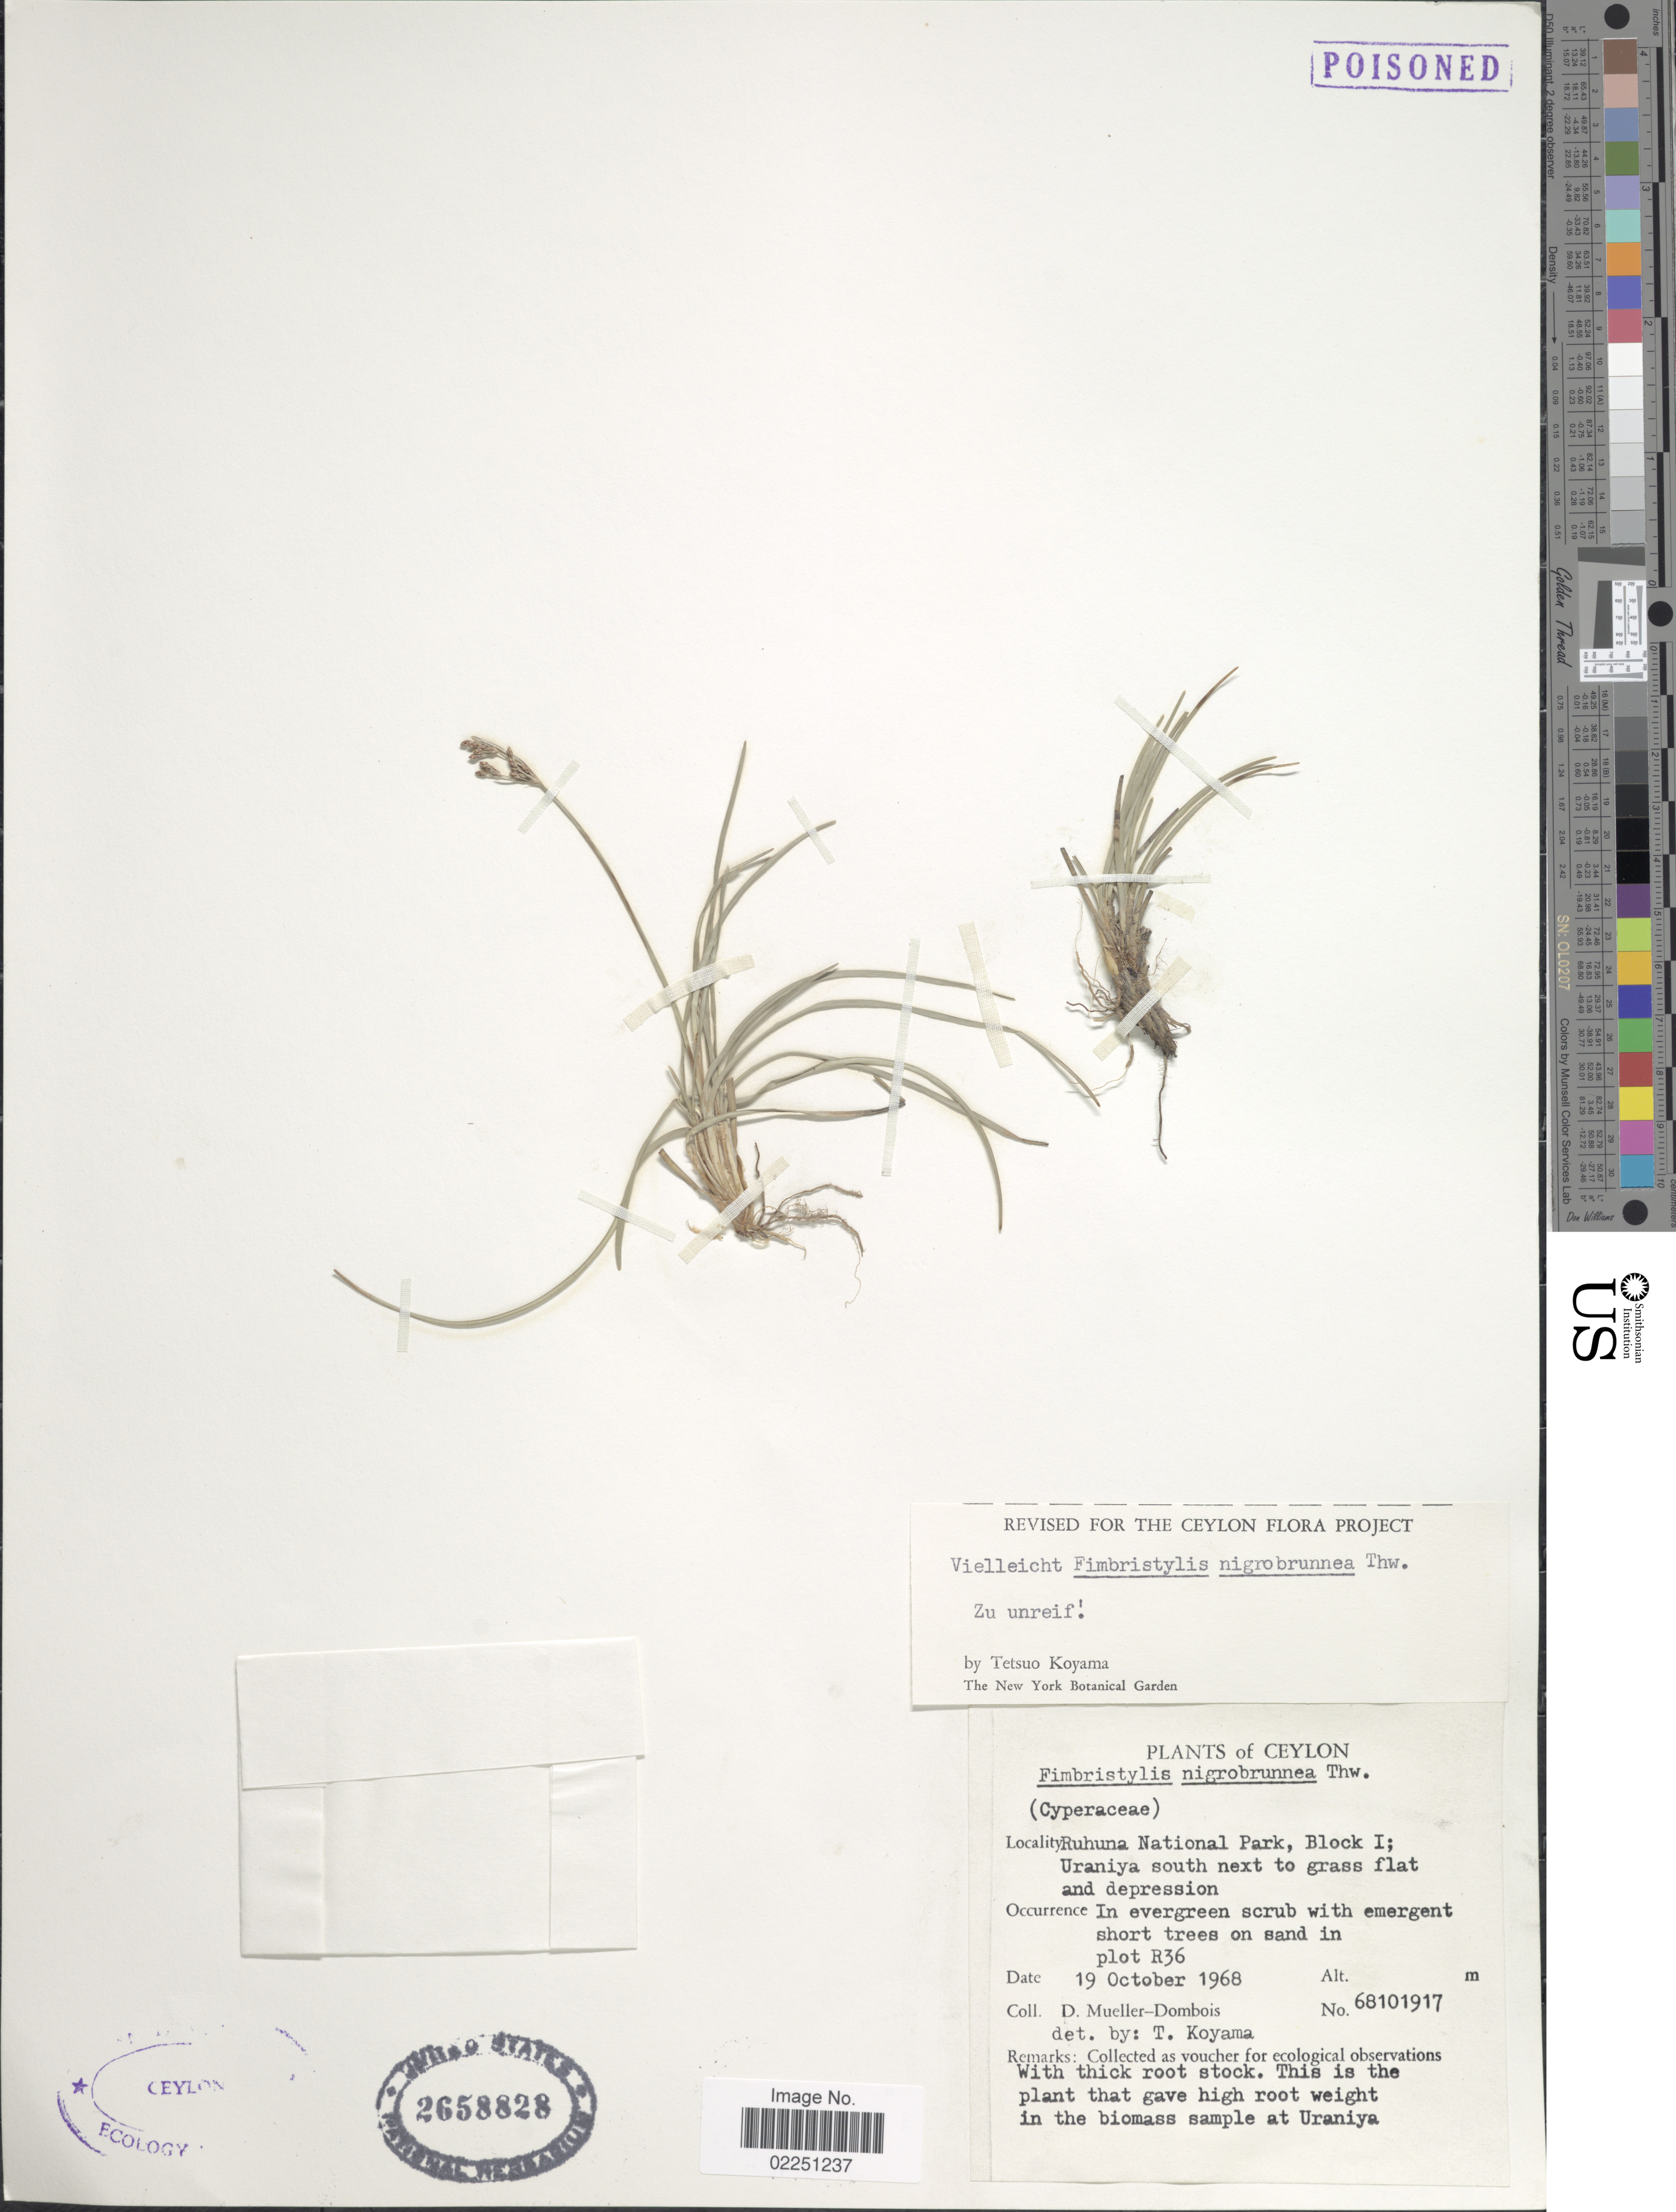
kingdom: Plantae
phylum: Tracheophyta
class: Liliopsida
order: Poales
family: Cyperaceae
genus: Fimbristylis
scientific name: Fimbristylis nigrobrunnea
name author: Thwaites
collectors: D. Mueller-Dombois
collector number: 68101917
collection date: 1968-10-19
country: Sri Lanka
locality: Ceylon. Ruhuna National Park, Block 1; Uraniya south next to grass flat and depression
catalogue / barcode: US 2658828